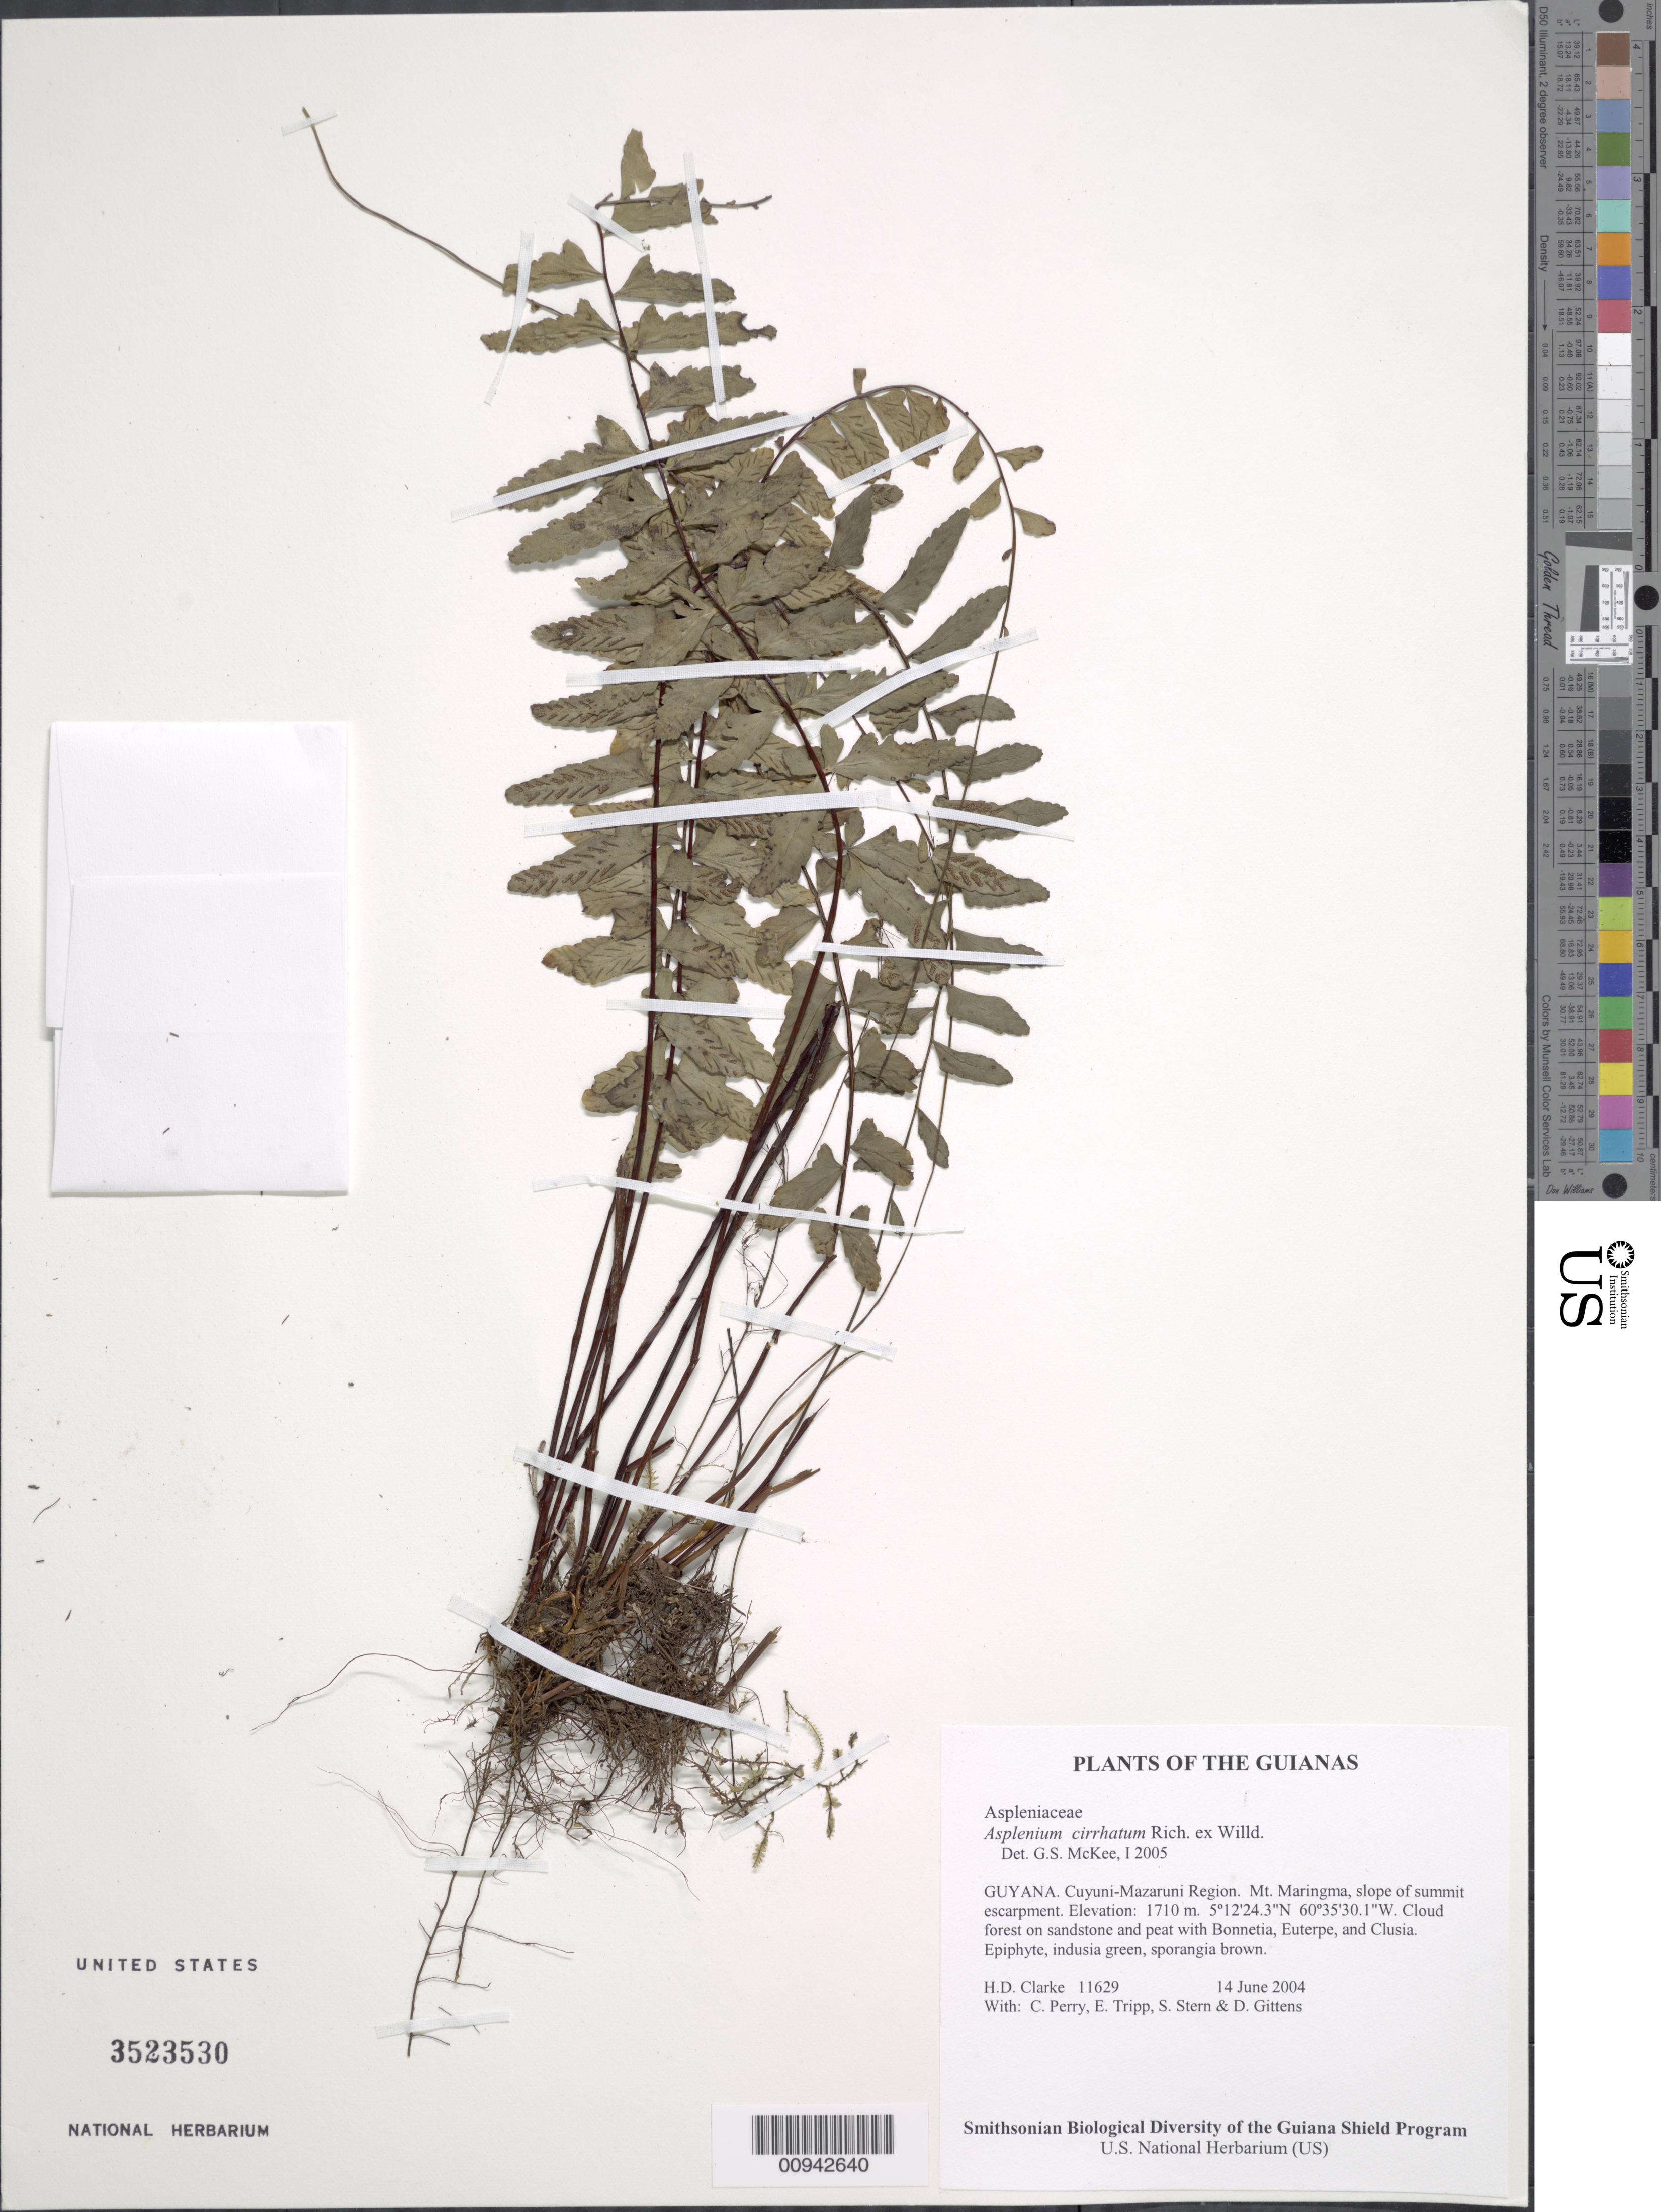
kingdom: Plantae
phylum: Tracheophyta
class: Polypodiopsida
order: Polypodiales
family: Aspleniaceae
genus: Asplenium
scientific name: Asplenium radicans var. cirrhatum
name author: (Rich. ex Willd.) Rosenst.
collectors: H. D. Clarke, C. Perry, E. Tripp, S. R. Stern & D. Gittens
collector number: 11629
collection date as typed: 14 June 2004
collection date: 2004-06-14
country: Guyana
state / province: Cuyuni-Mazaruni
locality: Mt. Maringma, slope of summit escarpment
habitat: Cloud forest on sandstone and peat with Bonnetia, Euterpe, and Clusia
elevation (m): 1710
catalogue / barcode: US 3523530